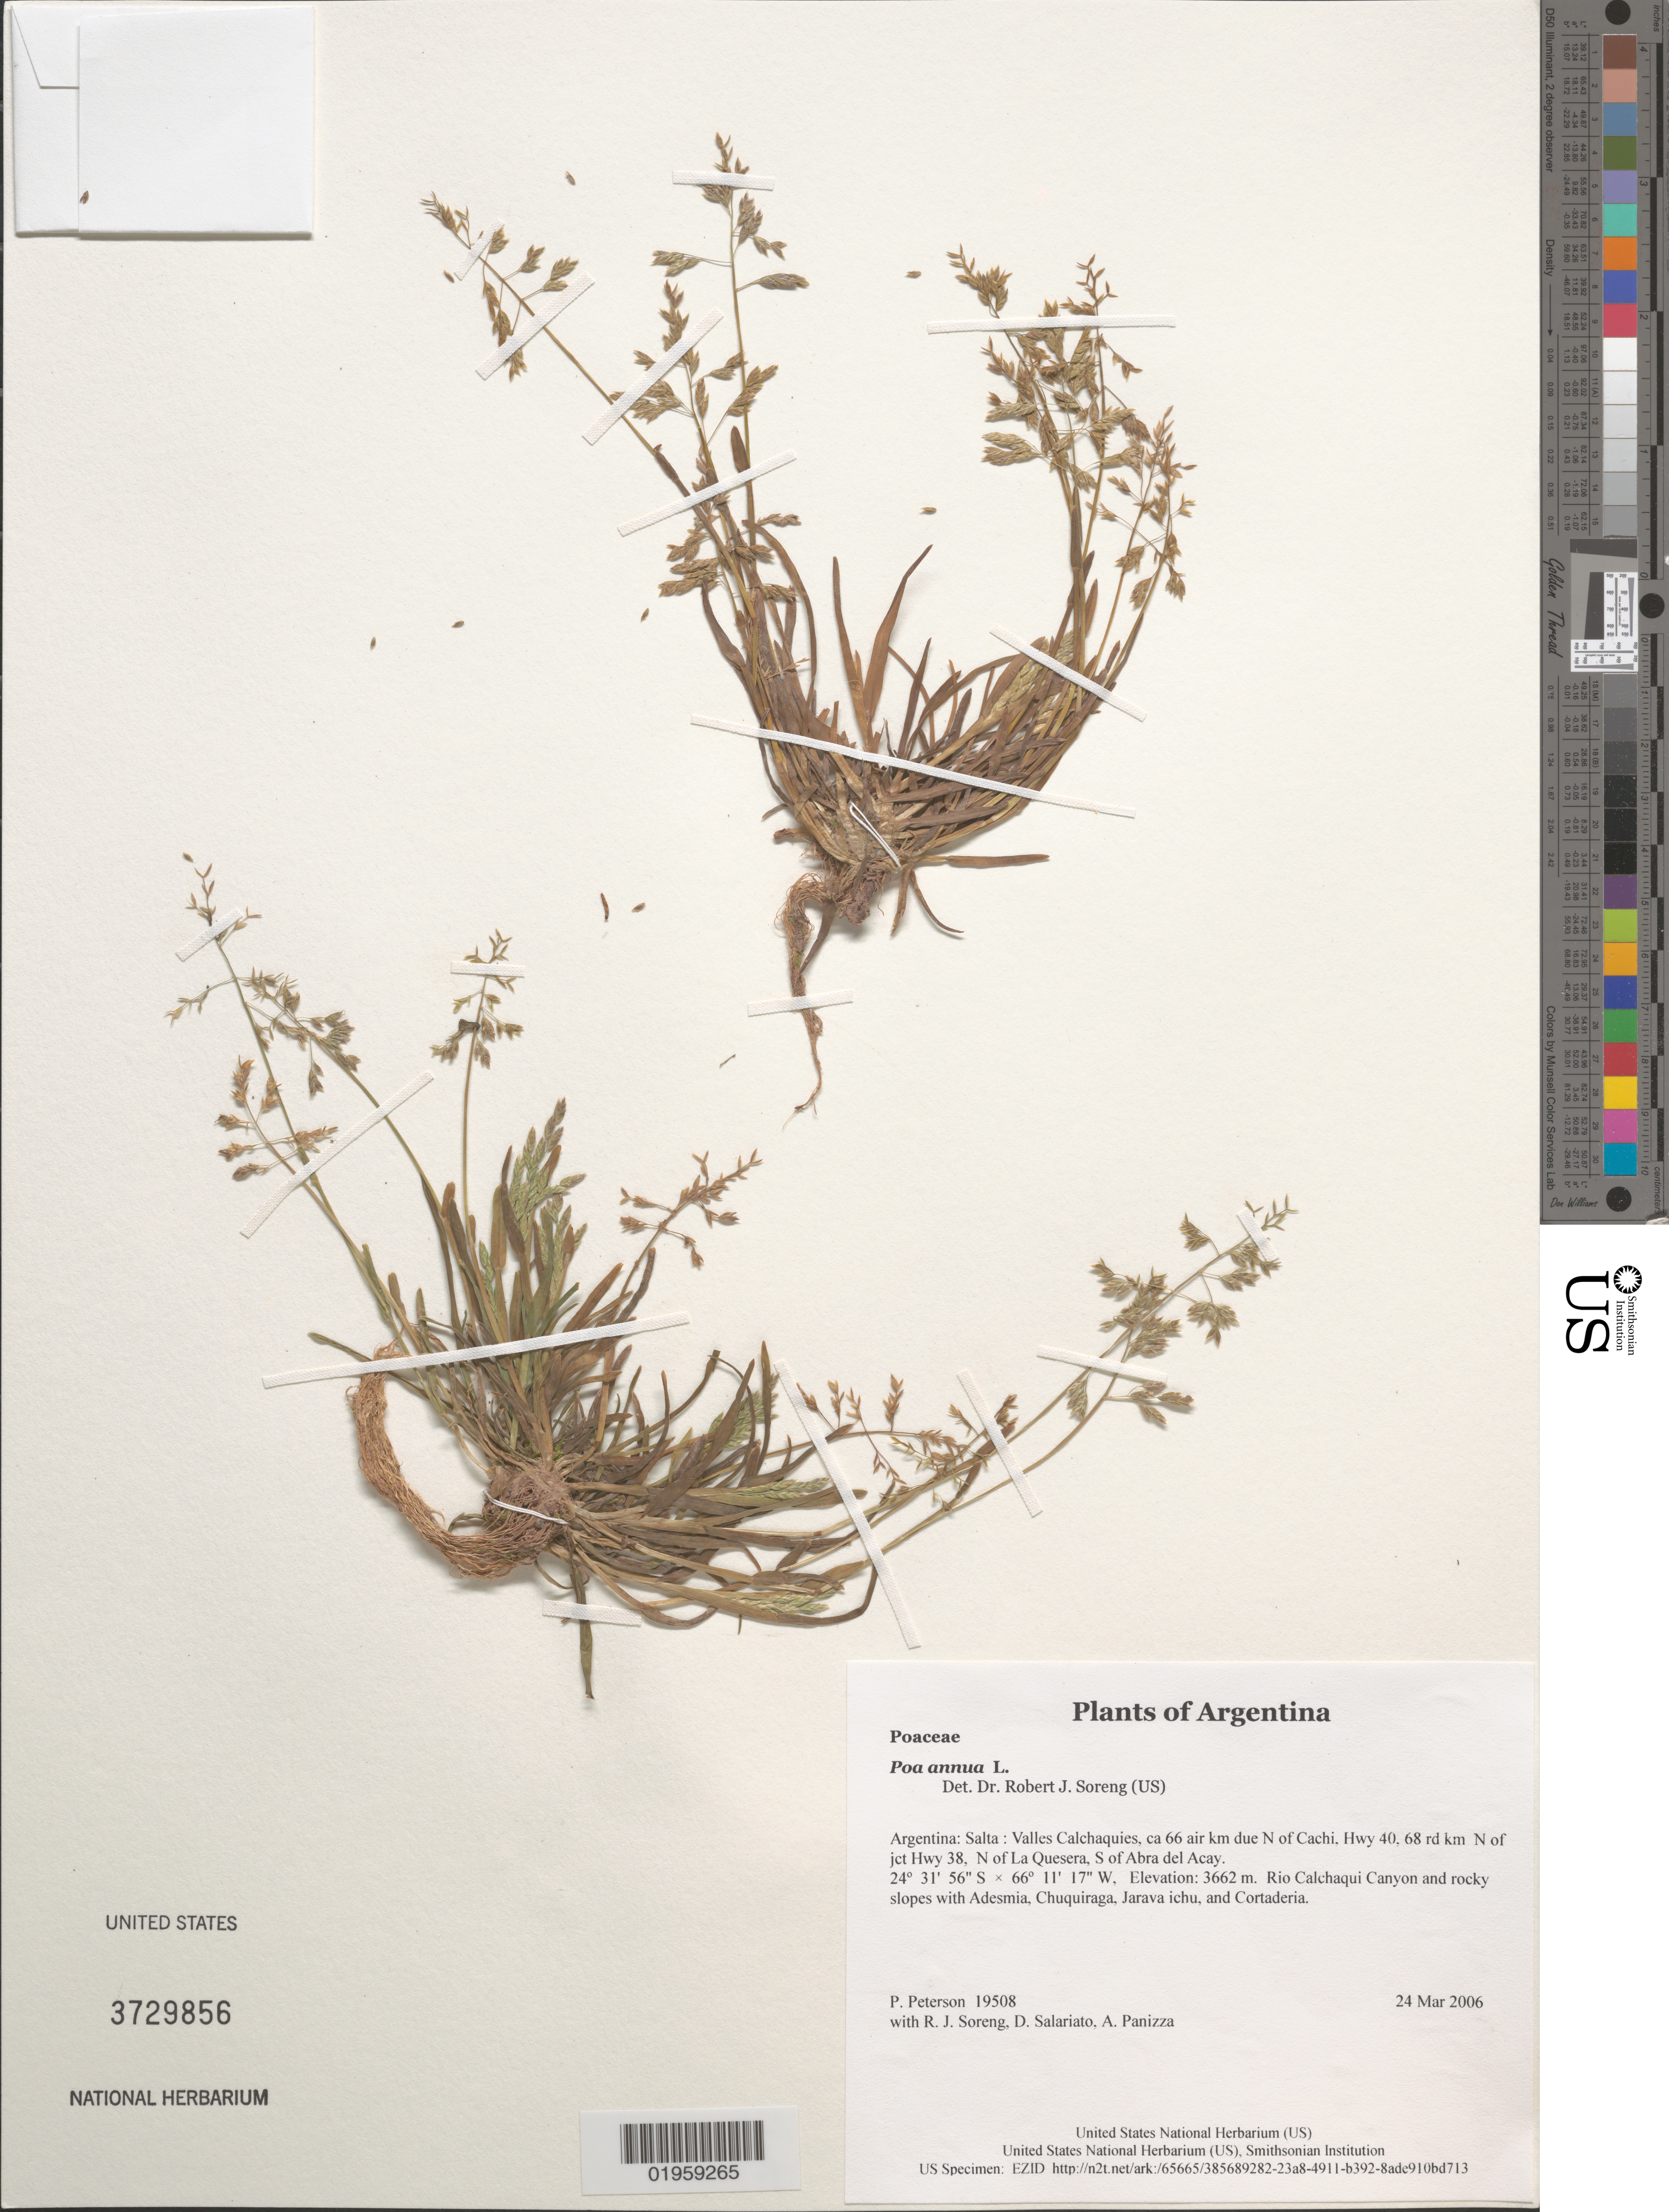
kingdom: Plantae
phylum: Tracheophyta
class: Liliopsida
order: Poales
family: Poaceae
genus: Poa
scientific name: Poa annua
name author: L.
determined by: Soreng, Robert J., Research Associate (BOT), Smithsonian Institution - National Museum of Natural History (UNITED STATES)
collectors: P. M. Peterson, R. J. Soreng, D. Salariato & A. Panizza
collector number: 19508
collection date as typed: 24 Mar 2006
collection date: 2006-03-24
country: Argentina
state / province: Salta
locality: Valles Calchaquies, ca 66 air km due N of Cachi, Hwy 40, 68 rd km N of jct Hwy 38, N of La Quesera, S of Abra del Acay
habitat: Rio Calchaqui Canyon and rocky slopes with Adesmia, Chuquiraga, Jarava ichu, and Cortaderia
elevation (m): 3662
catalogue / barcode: US 3729856